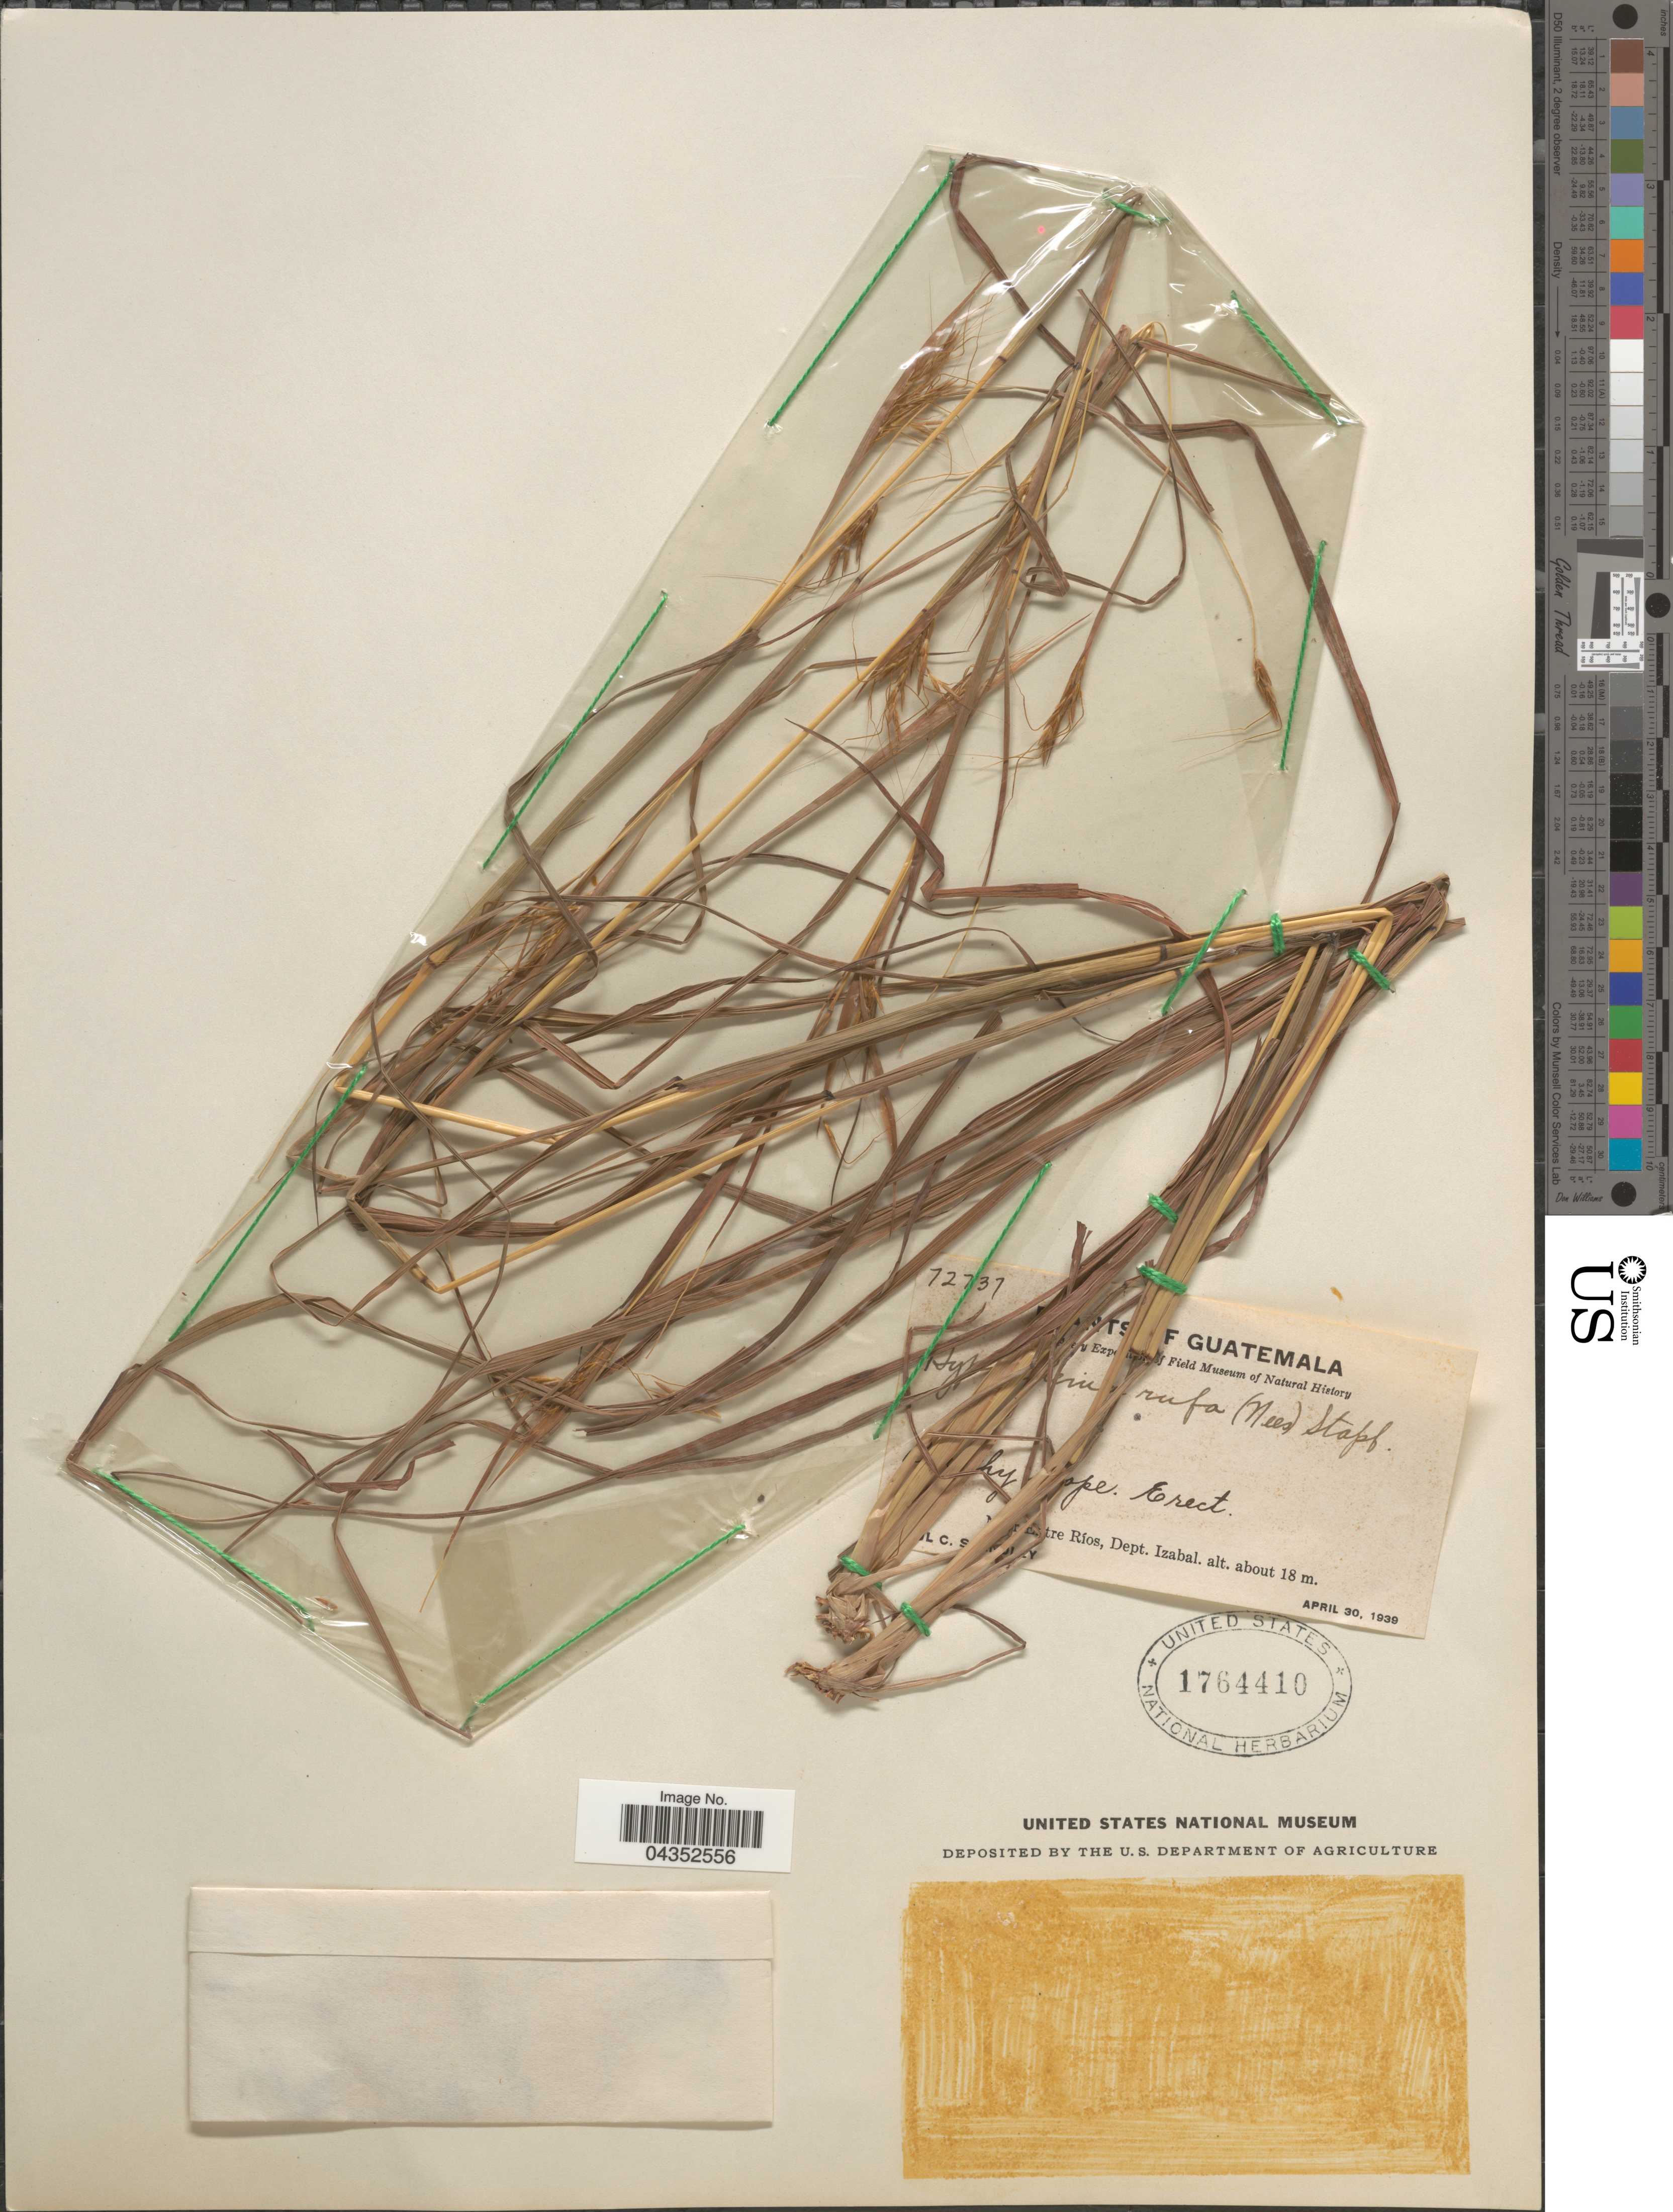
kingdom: Plantae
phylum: Tracheophyta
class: Liliopsida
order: Poales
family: Poaceae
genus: Hyparrhenia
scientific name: Hyparrhenia rufa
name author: (Nees) Stapf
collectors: P. C. Standley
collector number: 72737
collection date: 1939-04-30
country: Guatemala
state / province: Izabal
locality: [illegible text]hy [illegible text]ope. Near Entre Ríos, Dept. Izabal.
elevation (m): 18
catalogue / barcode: US 1764410